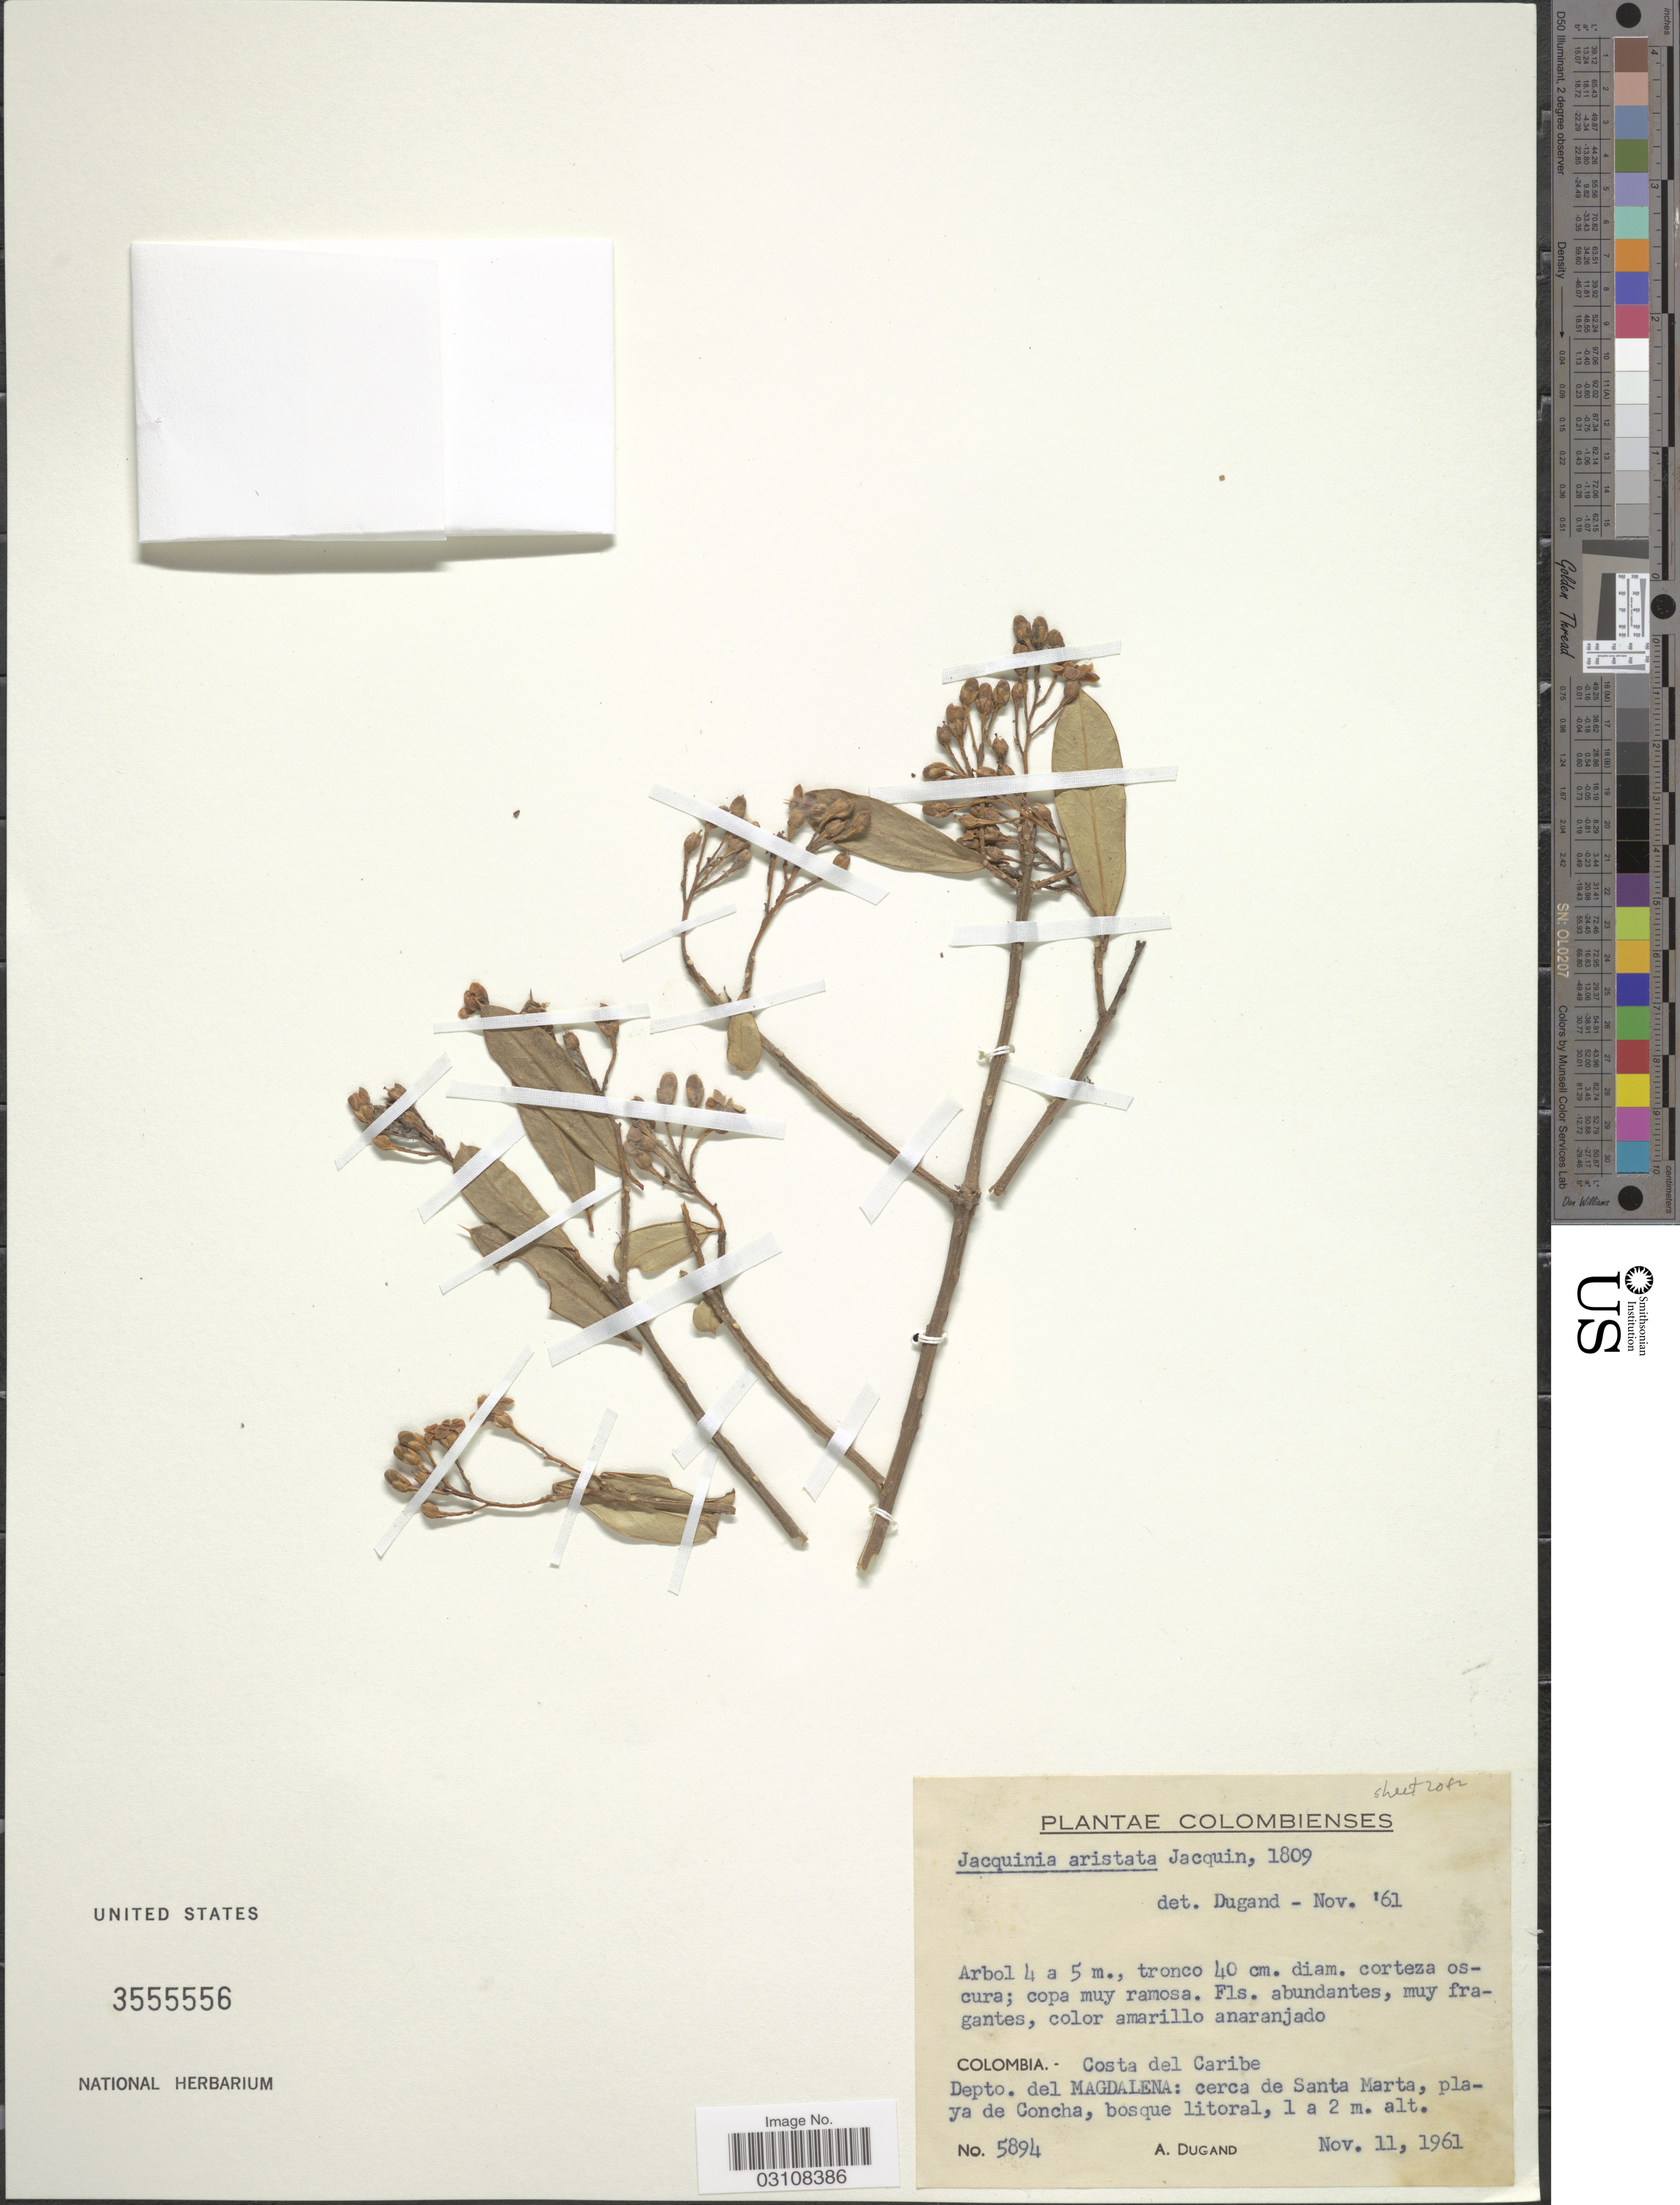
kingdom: Plantae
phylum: Tracheophyta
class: Magnoliopsida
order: Ericales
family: Primulaceae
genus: Bonellia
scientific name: Bonellia frutescens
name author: (Mill.) B. Ståhl & Källersjö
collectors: A. Dugand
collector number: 5894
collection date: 1961-11-11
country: Colombia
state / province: Magdalena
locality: Costa del Caribe. Depto. del Magdalena: cerca de Santa Marta, playa de Concha, bosque litoral.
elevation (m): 1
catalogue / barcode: US 3555556